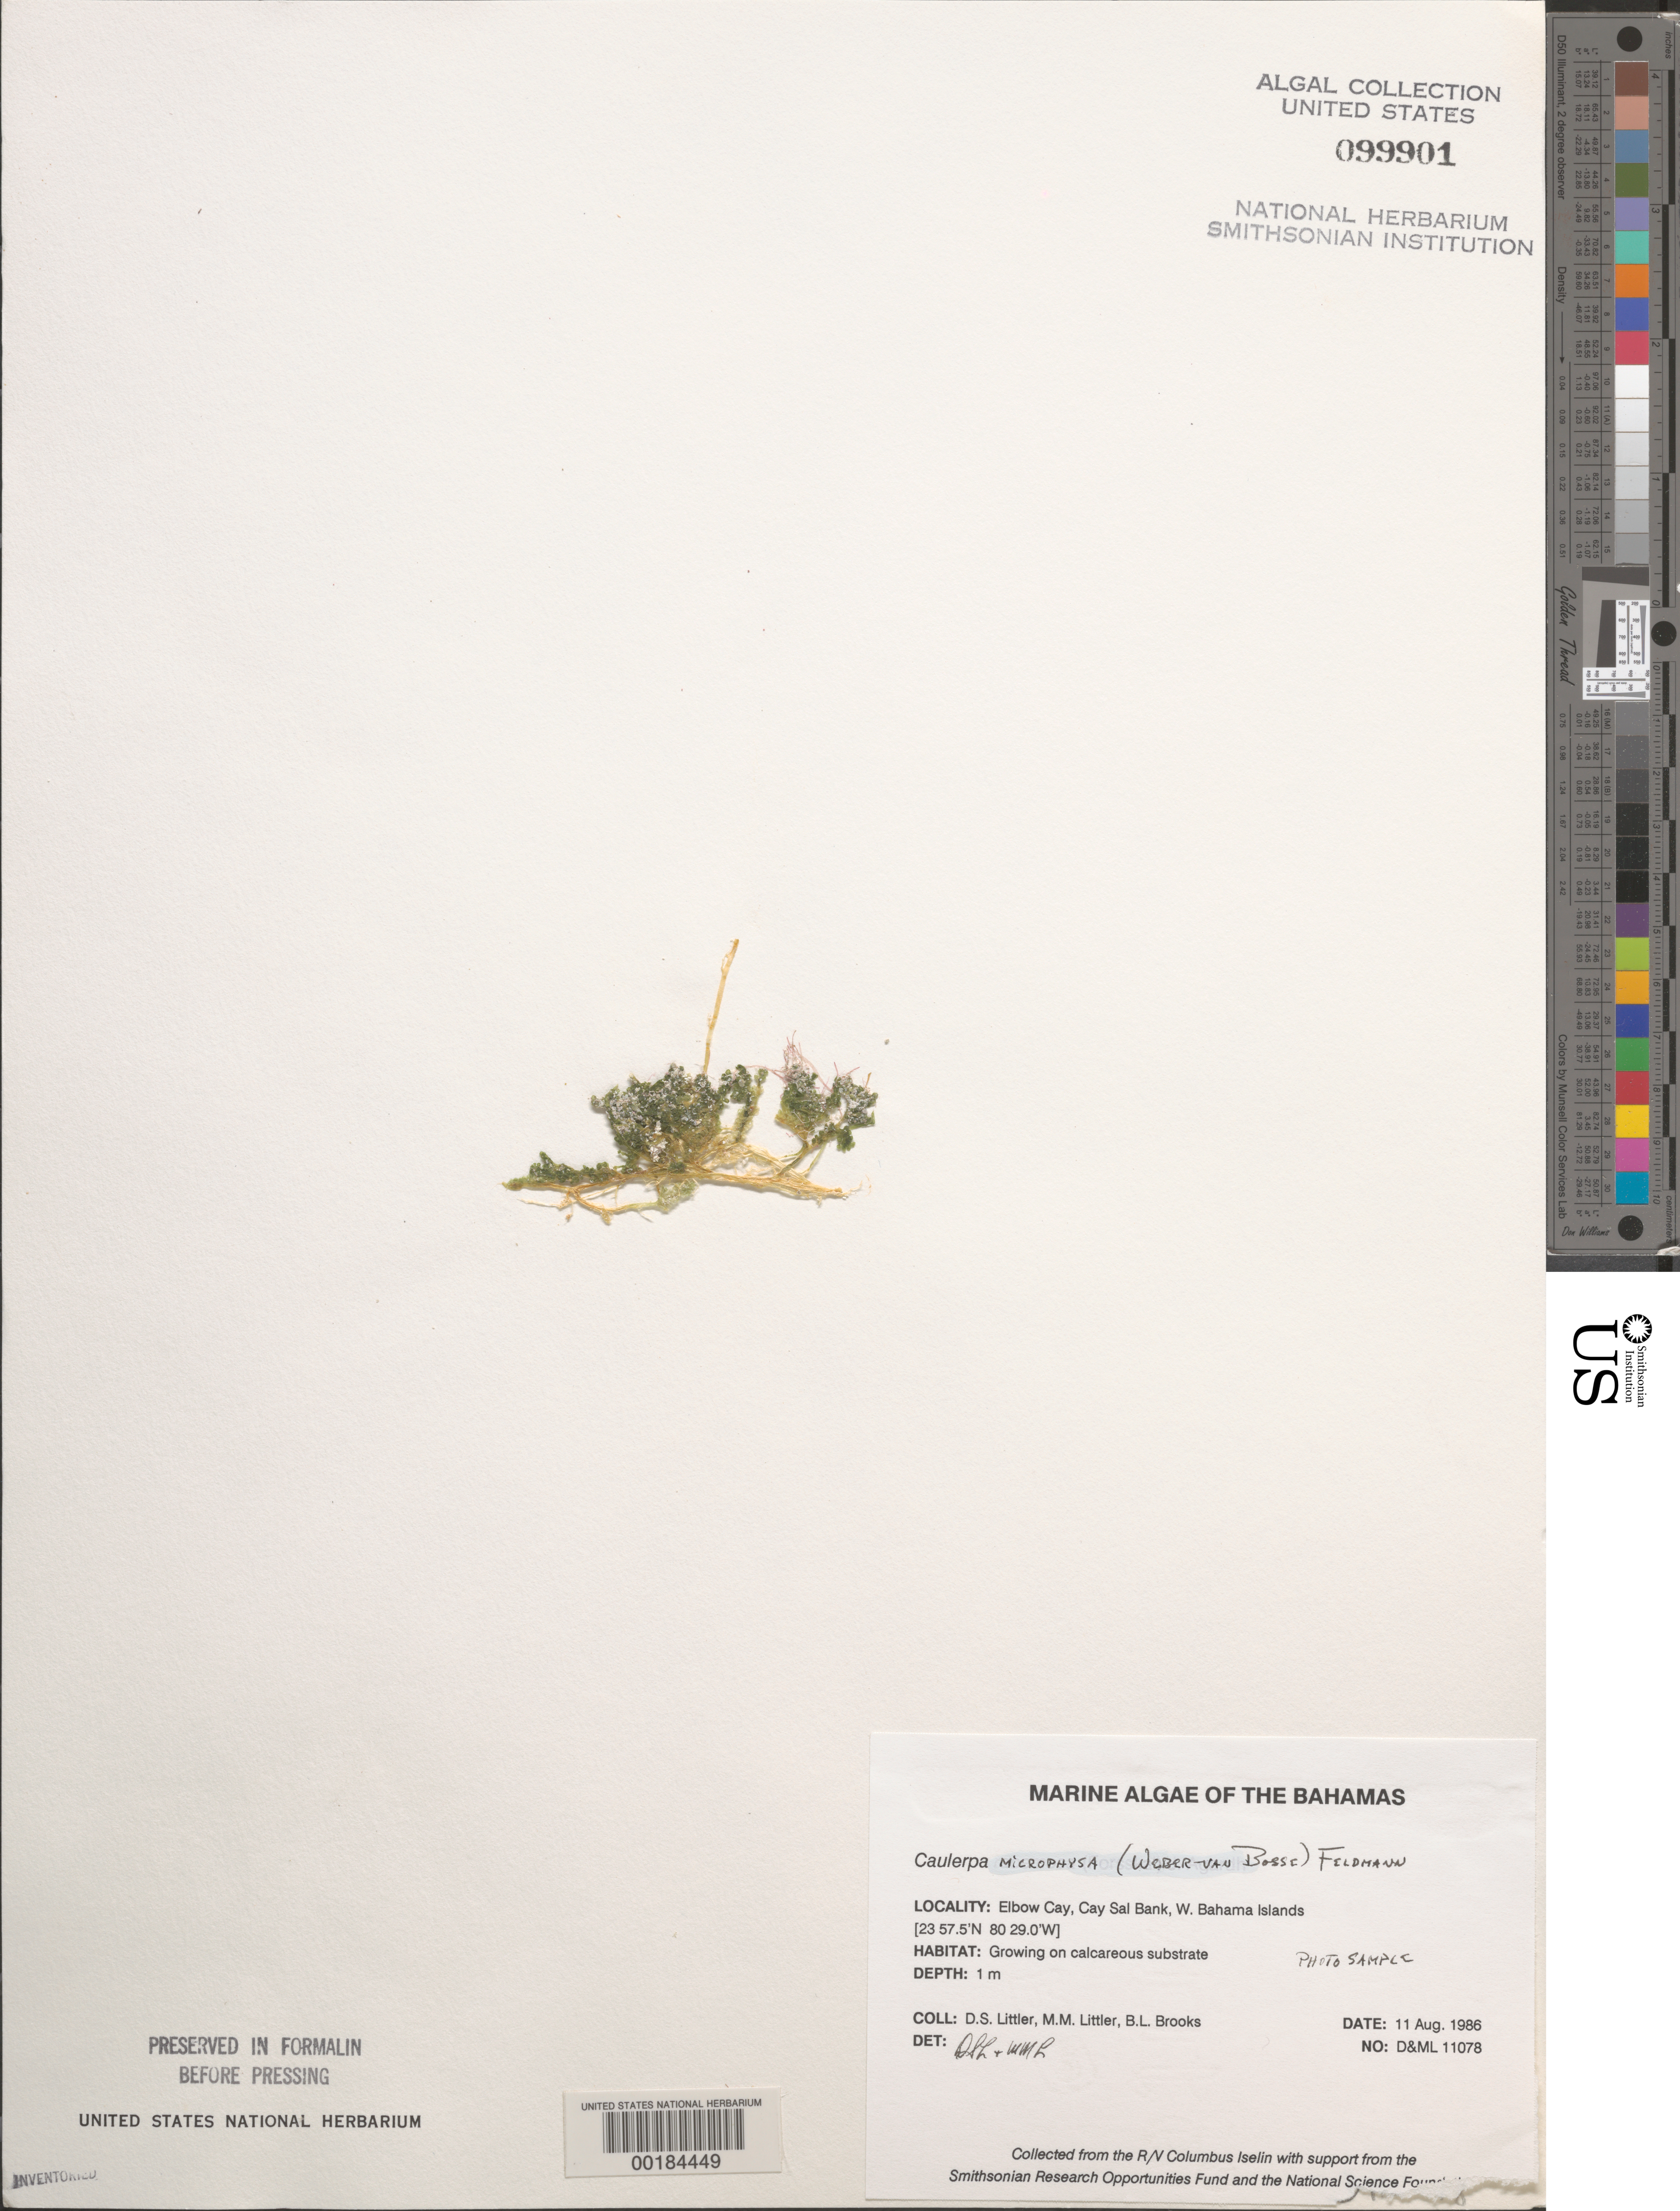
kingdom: Plantae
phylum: Chlorophyta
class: Ulvophyceae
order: Bryopsidales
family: Caulerpaceae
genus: Caulerpa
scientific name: Caulerpa microphysa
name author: (Weber Bosse) Feldmann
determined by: Littler, D. S.; Littler, M. M.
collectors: D. S. Littler, M. M. Littler & B. Brooks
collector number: D&ML 11078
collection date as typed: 11 Aug 1986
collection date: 1986-08-11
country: Bahamas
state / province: Bimini Banks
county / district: Bimini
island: Elbow Cay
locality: Cay Sal Banks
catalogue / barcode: US 99901